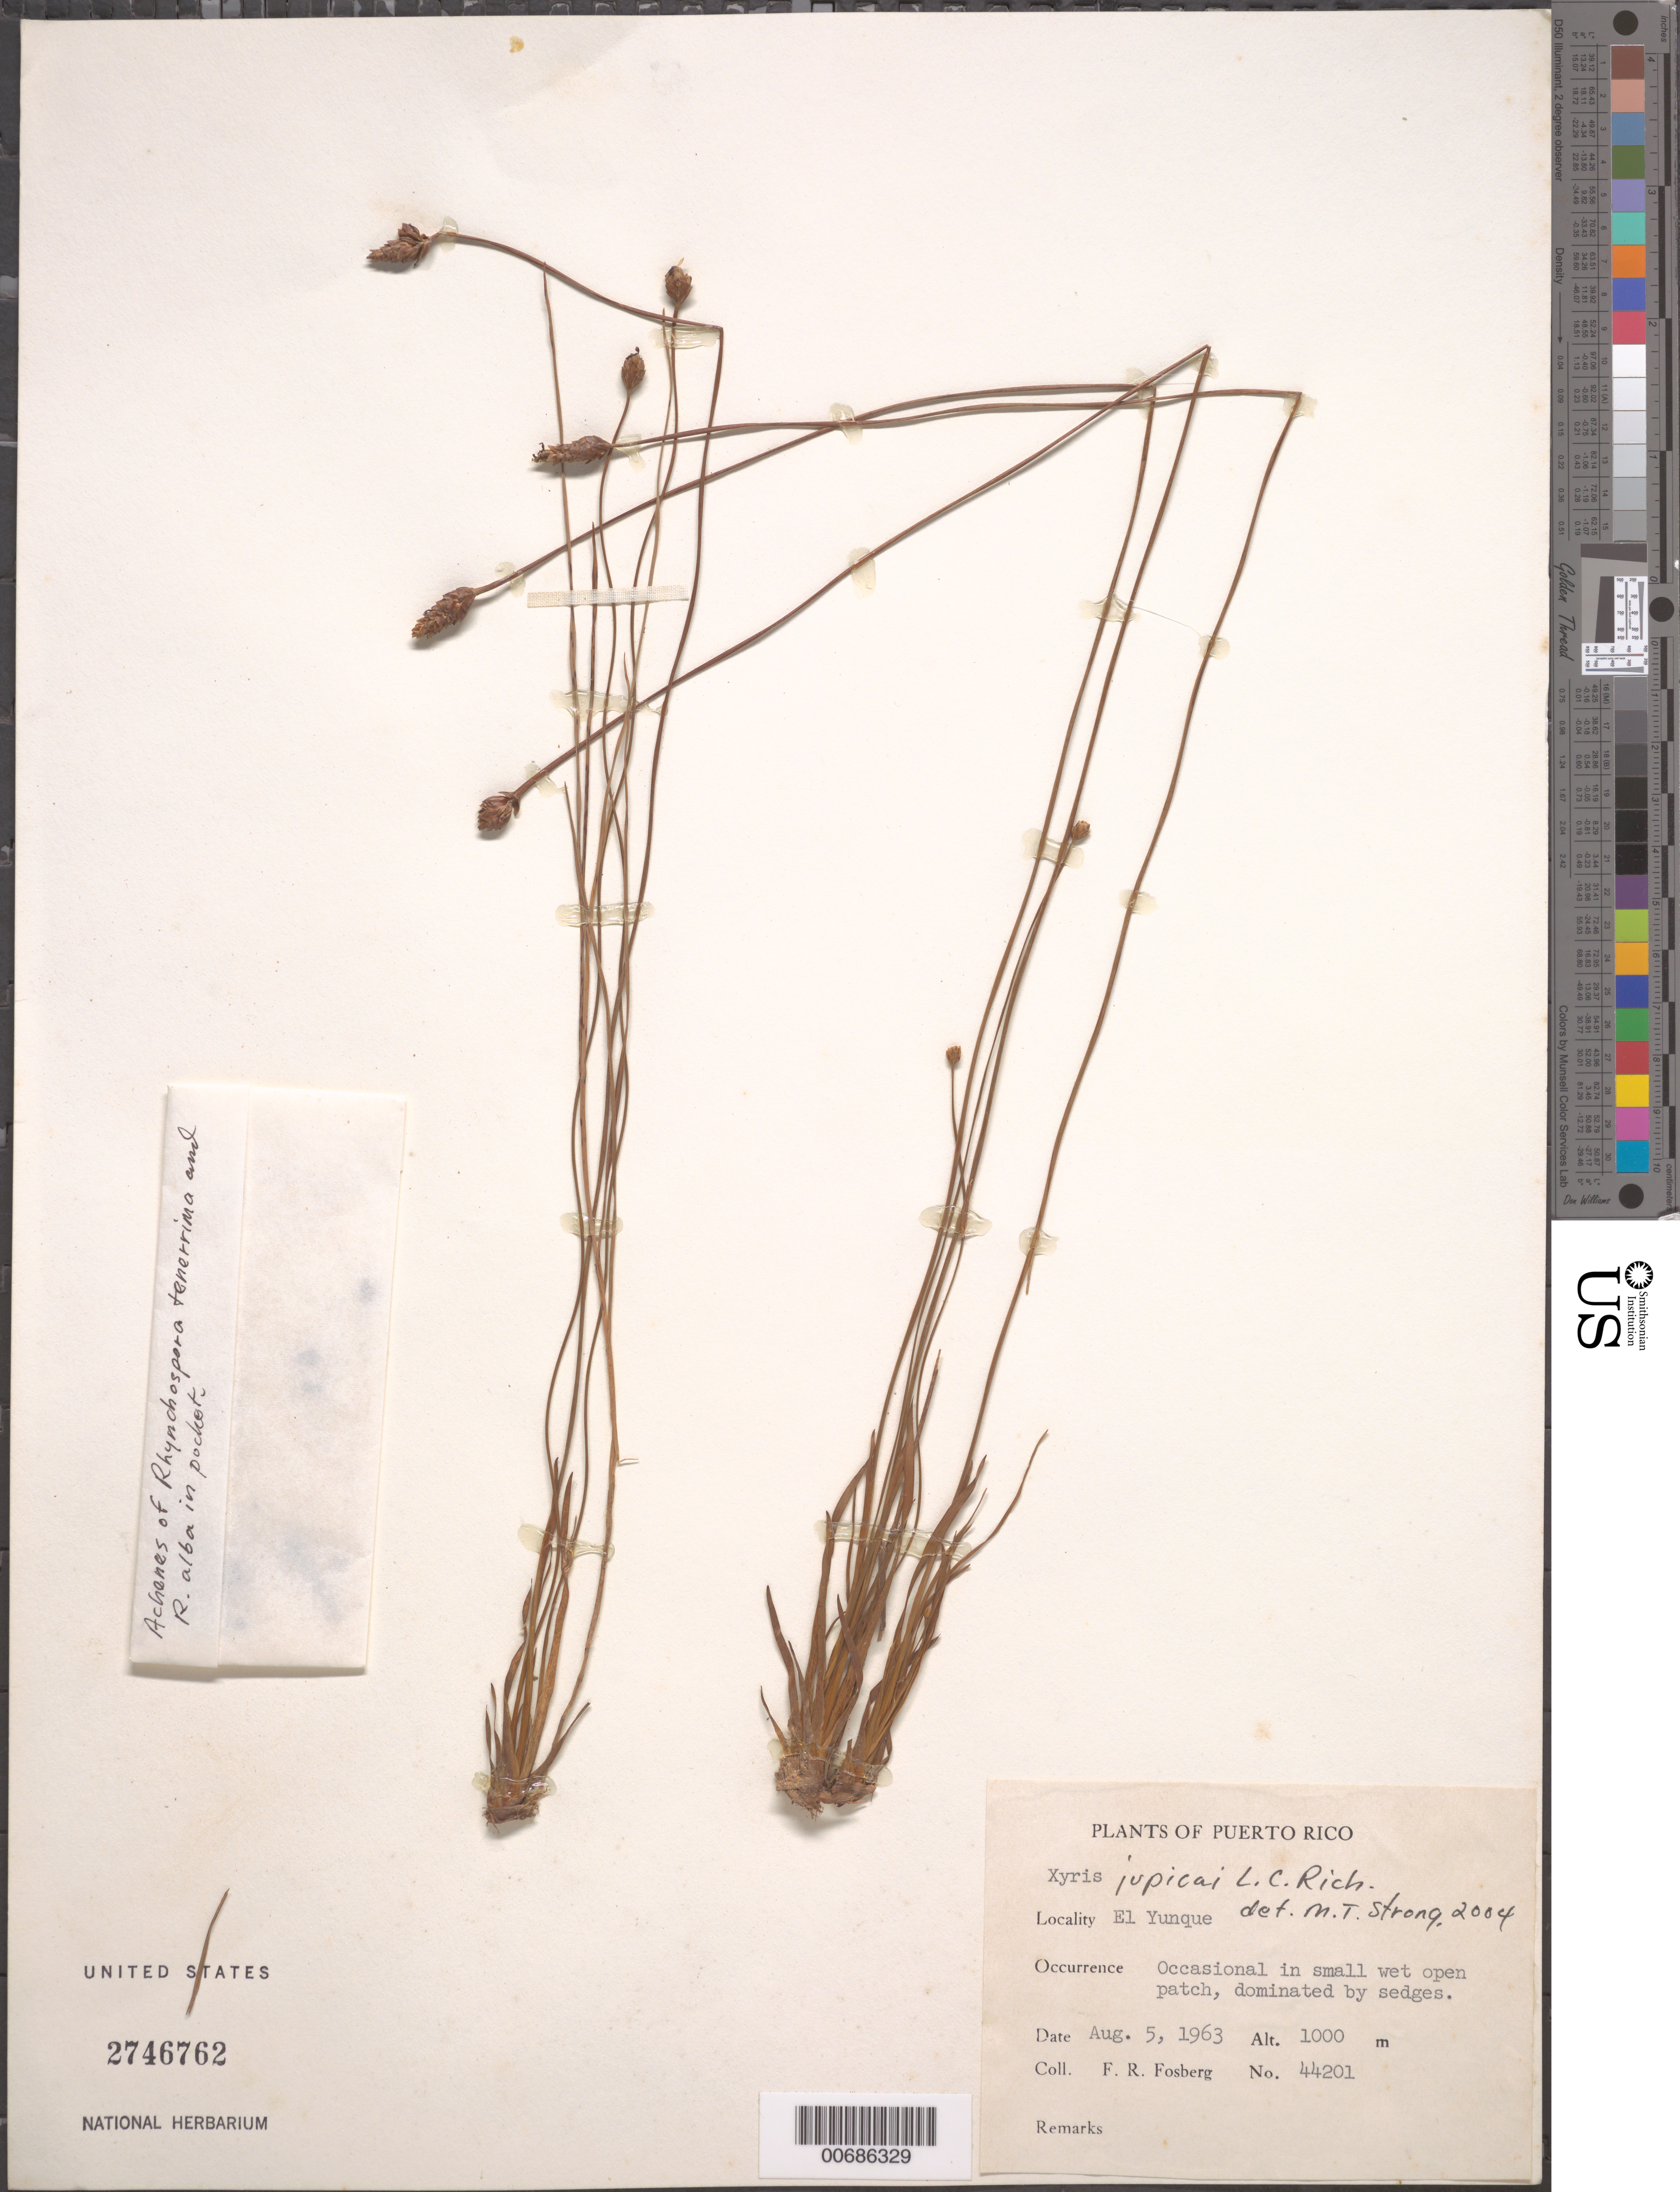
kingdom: Plantae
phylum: Tracheophyta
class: Liliopsida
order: Poales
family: Xyridaceae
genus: Xyris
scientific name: Xyris sp.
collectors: F. R. Fosberg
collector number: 44021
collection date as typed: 05 Aug 1963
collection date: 1963-08-05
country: Puerto Rico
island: Greater Antilles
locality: El Yunque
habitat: Occasional in small wet open patches.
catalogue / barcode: US 2746762